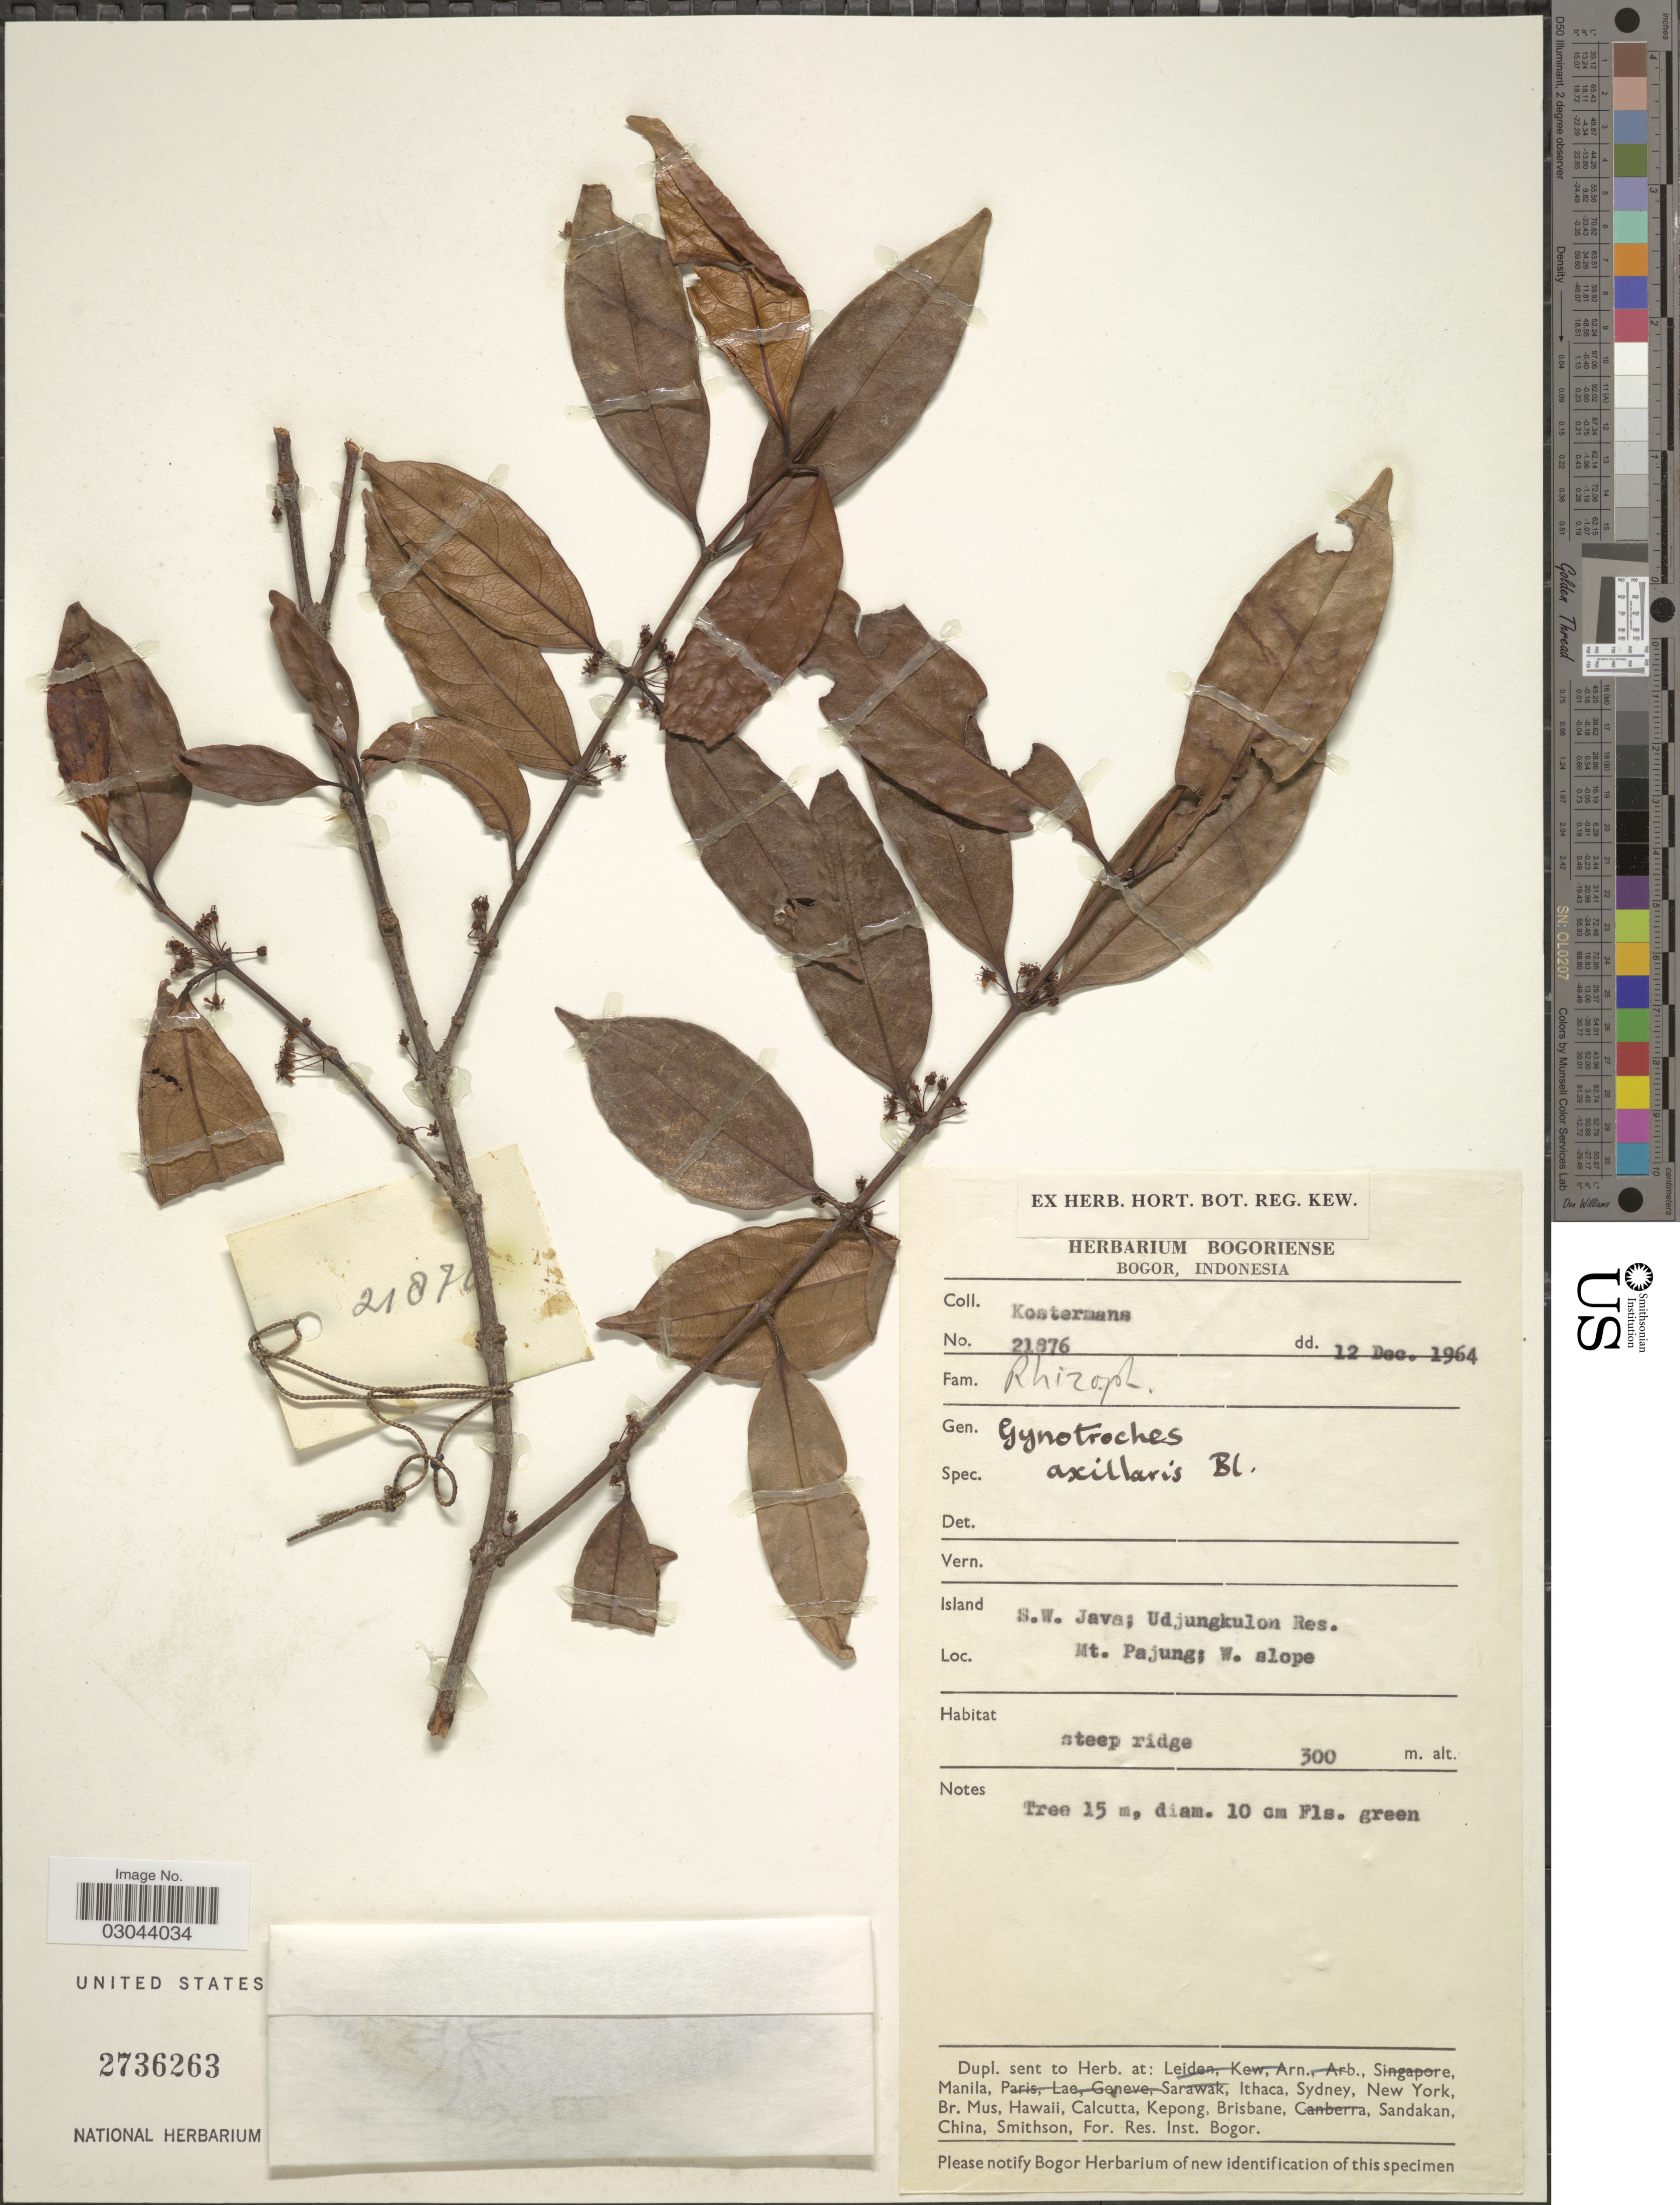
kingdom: Plantae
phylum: Tracheophyta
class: Magnoliopsida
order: Malpighiales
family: Rhizophoraceae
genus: Gynotroches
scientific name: Gynotroches axillaris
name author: Blume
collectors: Kostermans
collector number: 21876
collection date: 1964-12-12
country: Indonesia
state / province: Java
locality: Island S.W. Java; Udjungkulon Res. Mt. Pajung; W. slope.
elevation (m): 300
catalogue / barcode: US 2736263